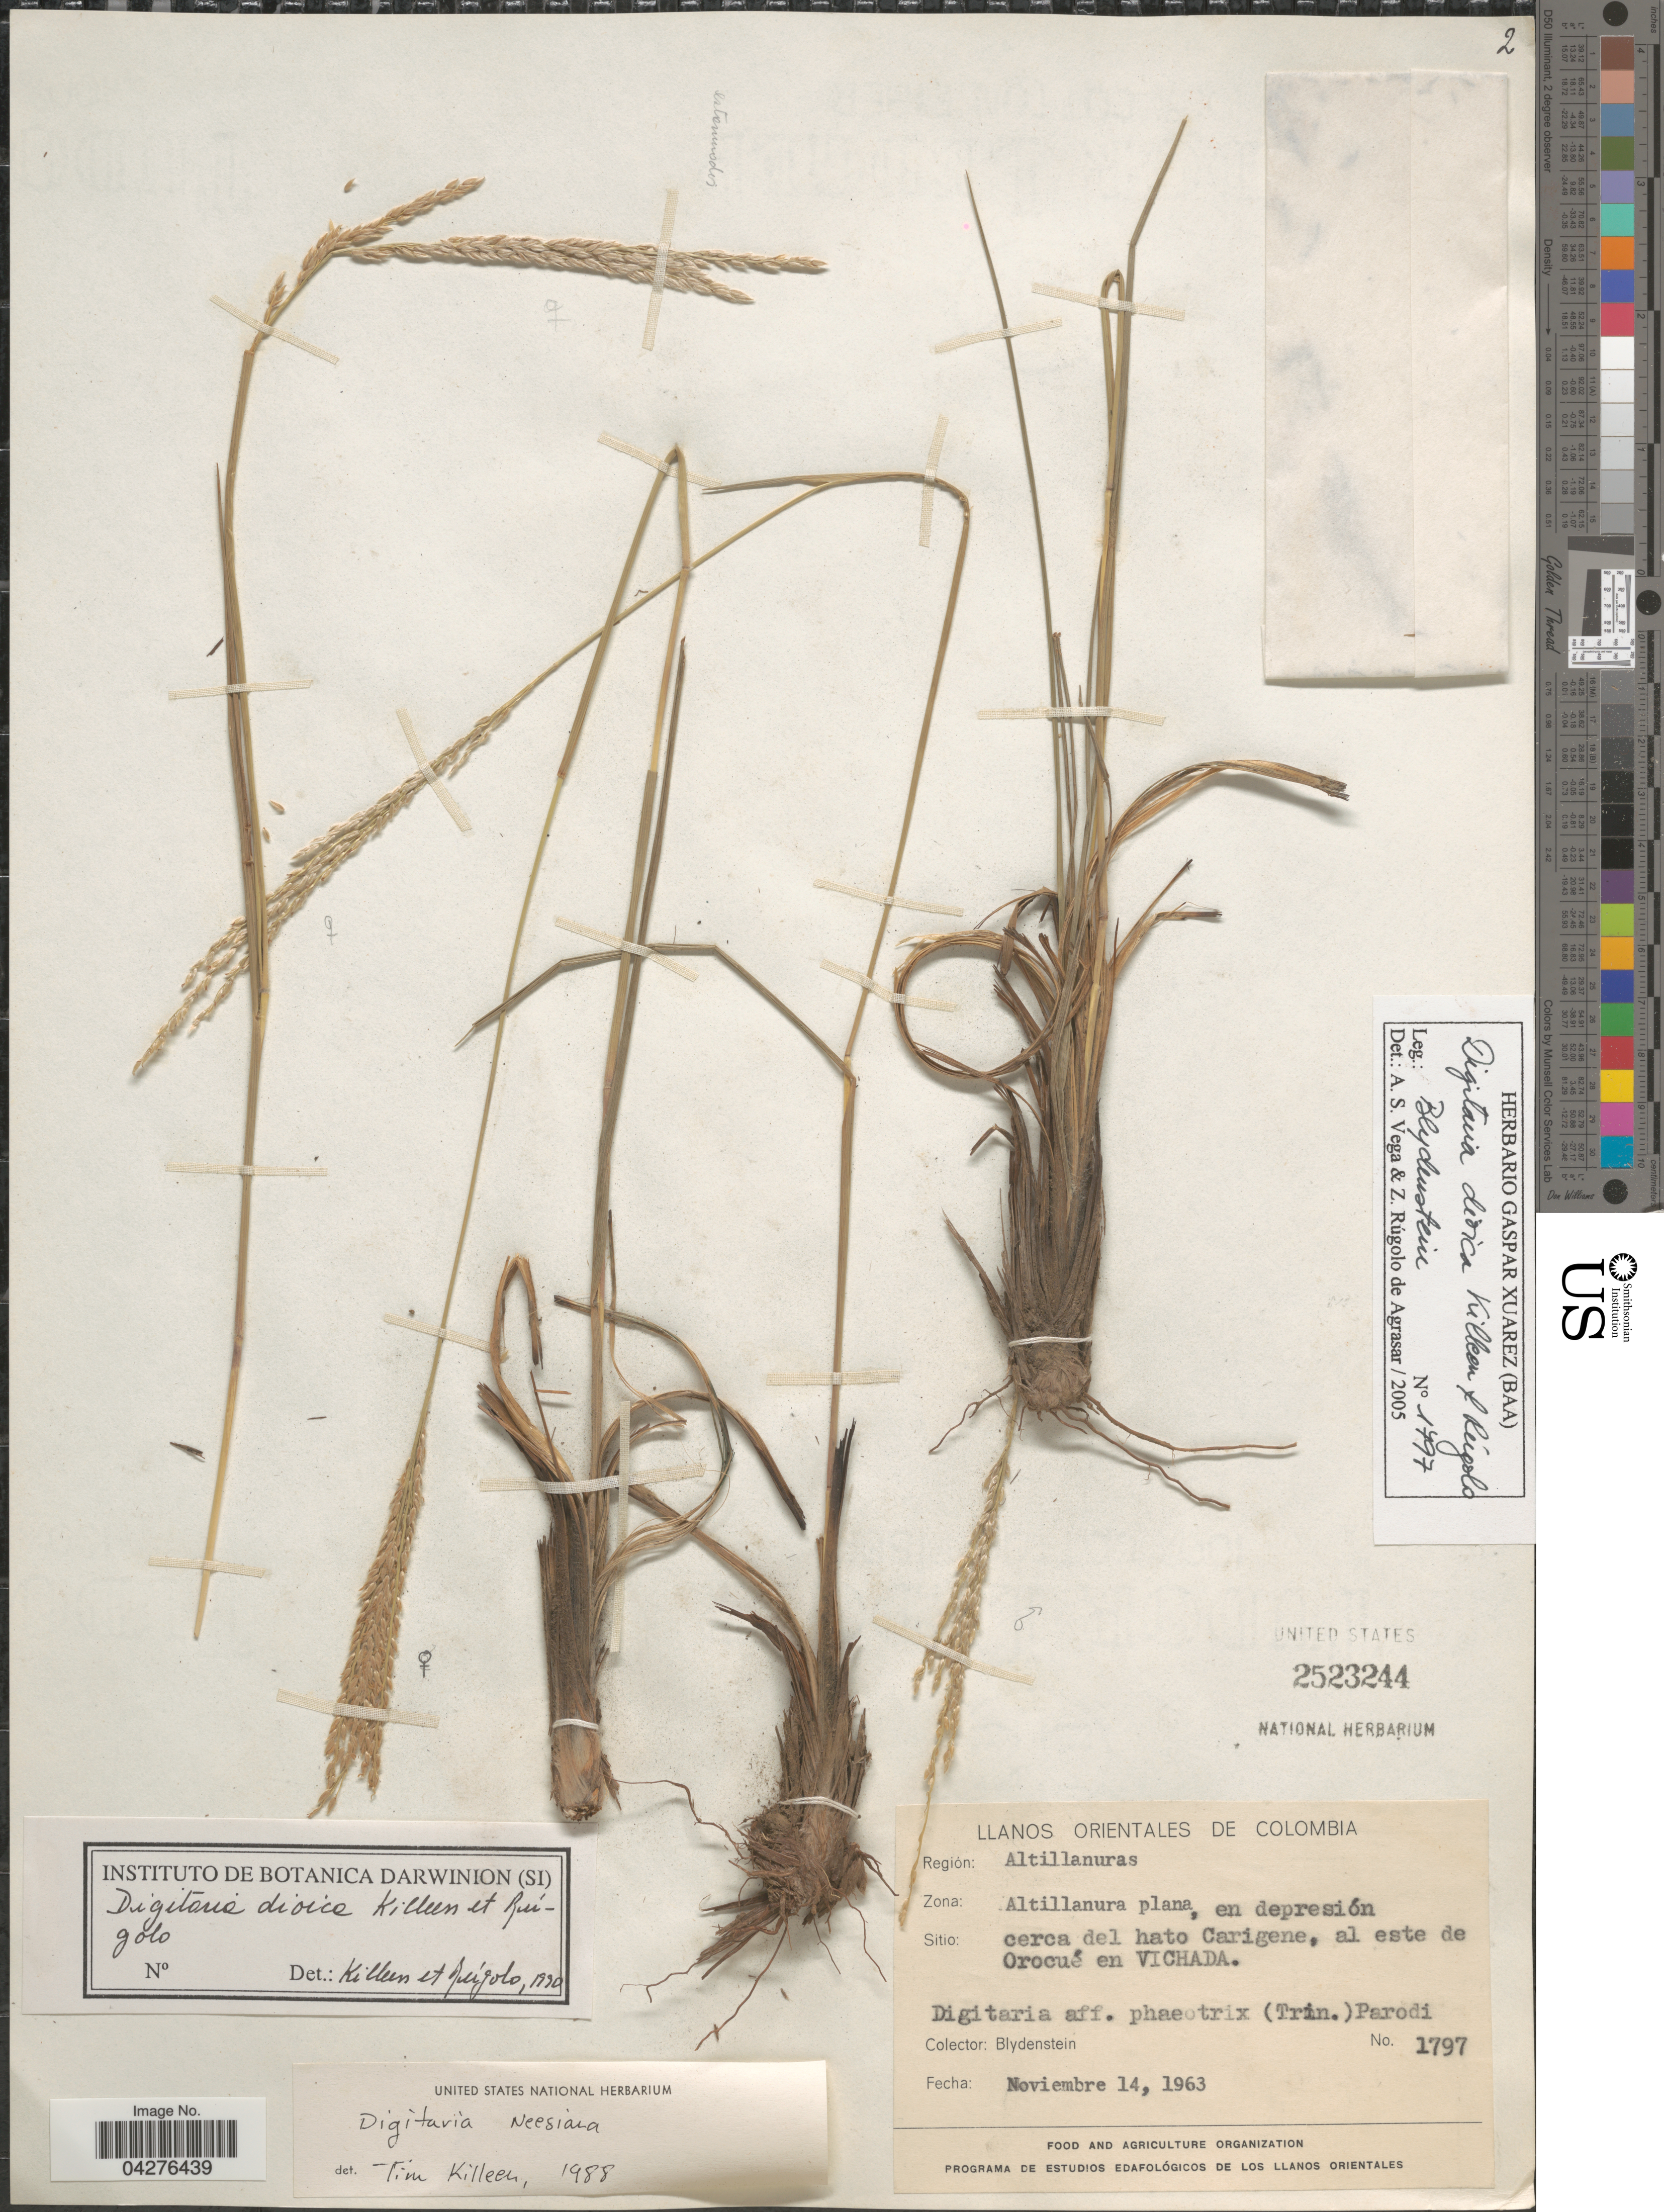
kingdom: Plantae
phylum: Tracheophyta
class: Liliopsida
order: Poales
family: Poaceae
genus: Digitaria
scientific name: Digitaria dioica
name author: T. Killeen & Rúgolo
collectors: Blydenstein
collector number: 1797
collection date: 1963-11-14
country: Colombia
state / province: Vichada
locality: Llanos Orientales. Región: Altillanuras. Zona: Altillanura plana, en depresión cerca del hato Carigene, al este de Orocué en Vichada.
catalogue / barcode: US 2523244